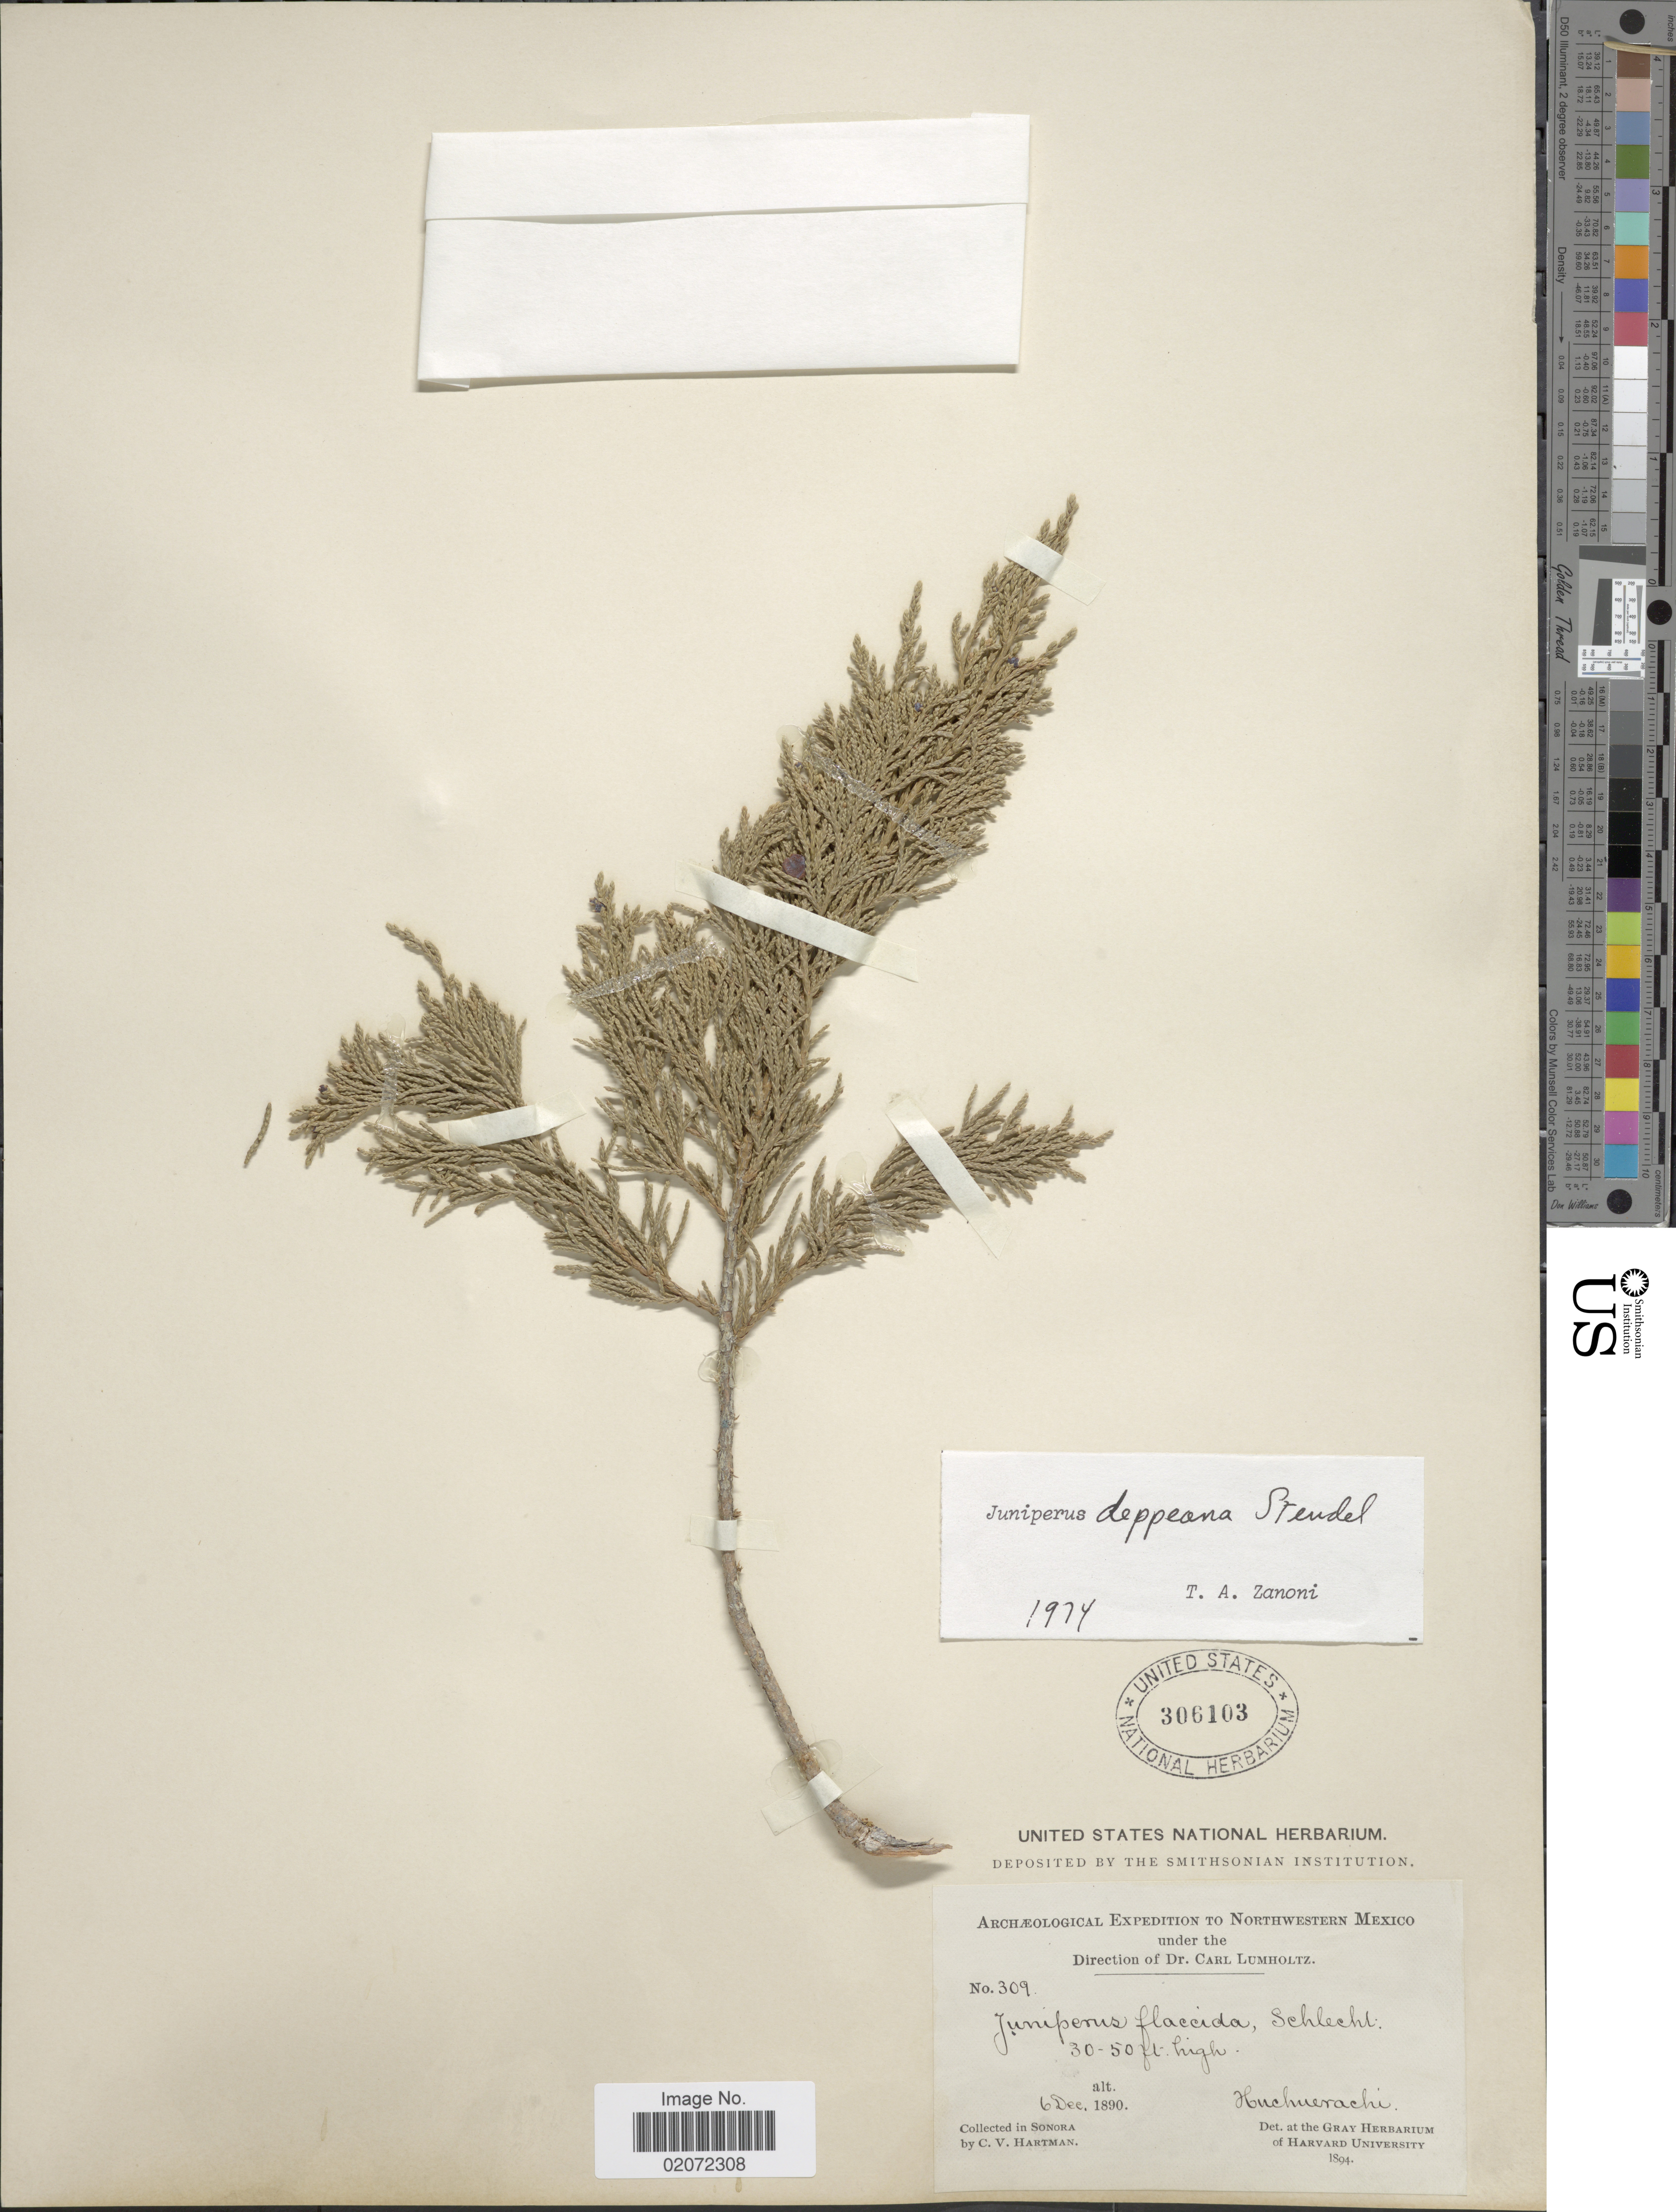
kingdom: Plantae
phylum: Tracheophyta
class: Pinopsida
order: Pinales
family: Cupressaceae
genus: Juniperus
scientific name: Juniperus deppeana var. deppeana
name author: Steud.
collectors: C. V. Hartman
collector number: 309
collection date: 1890-12-06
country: Mexico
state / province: Sonora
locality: Huchuerachi. Northwestern Mexico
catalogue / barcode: US 306103